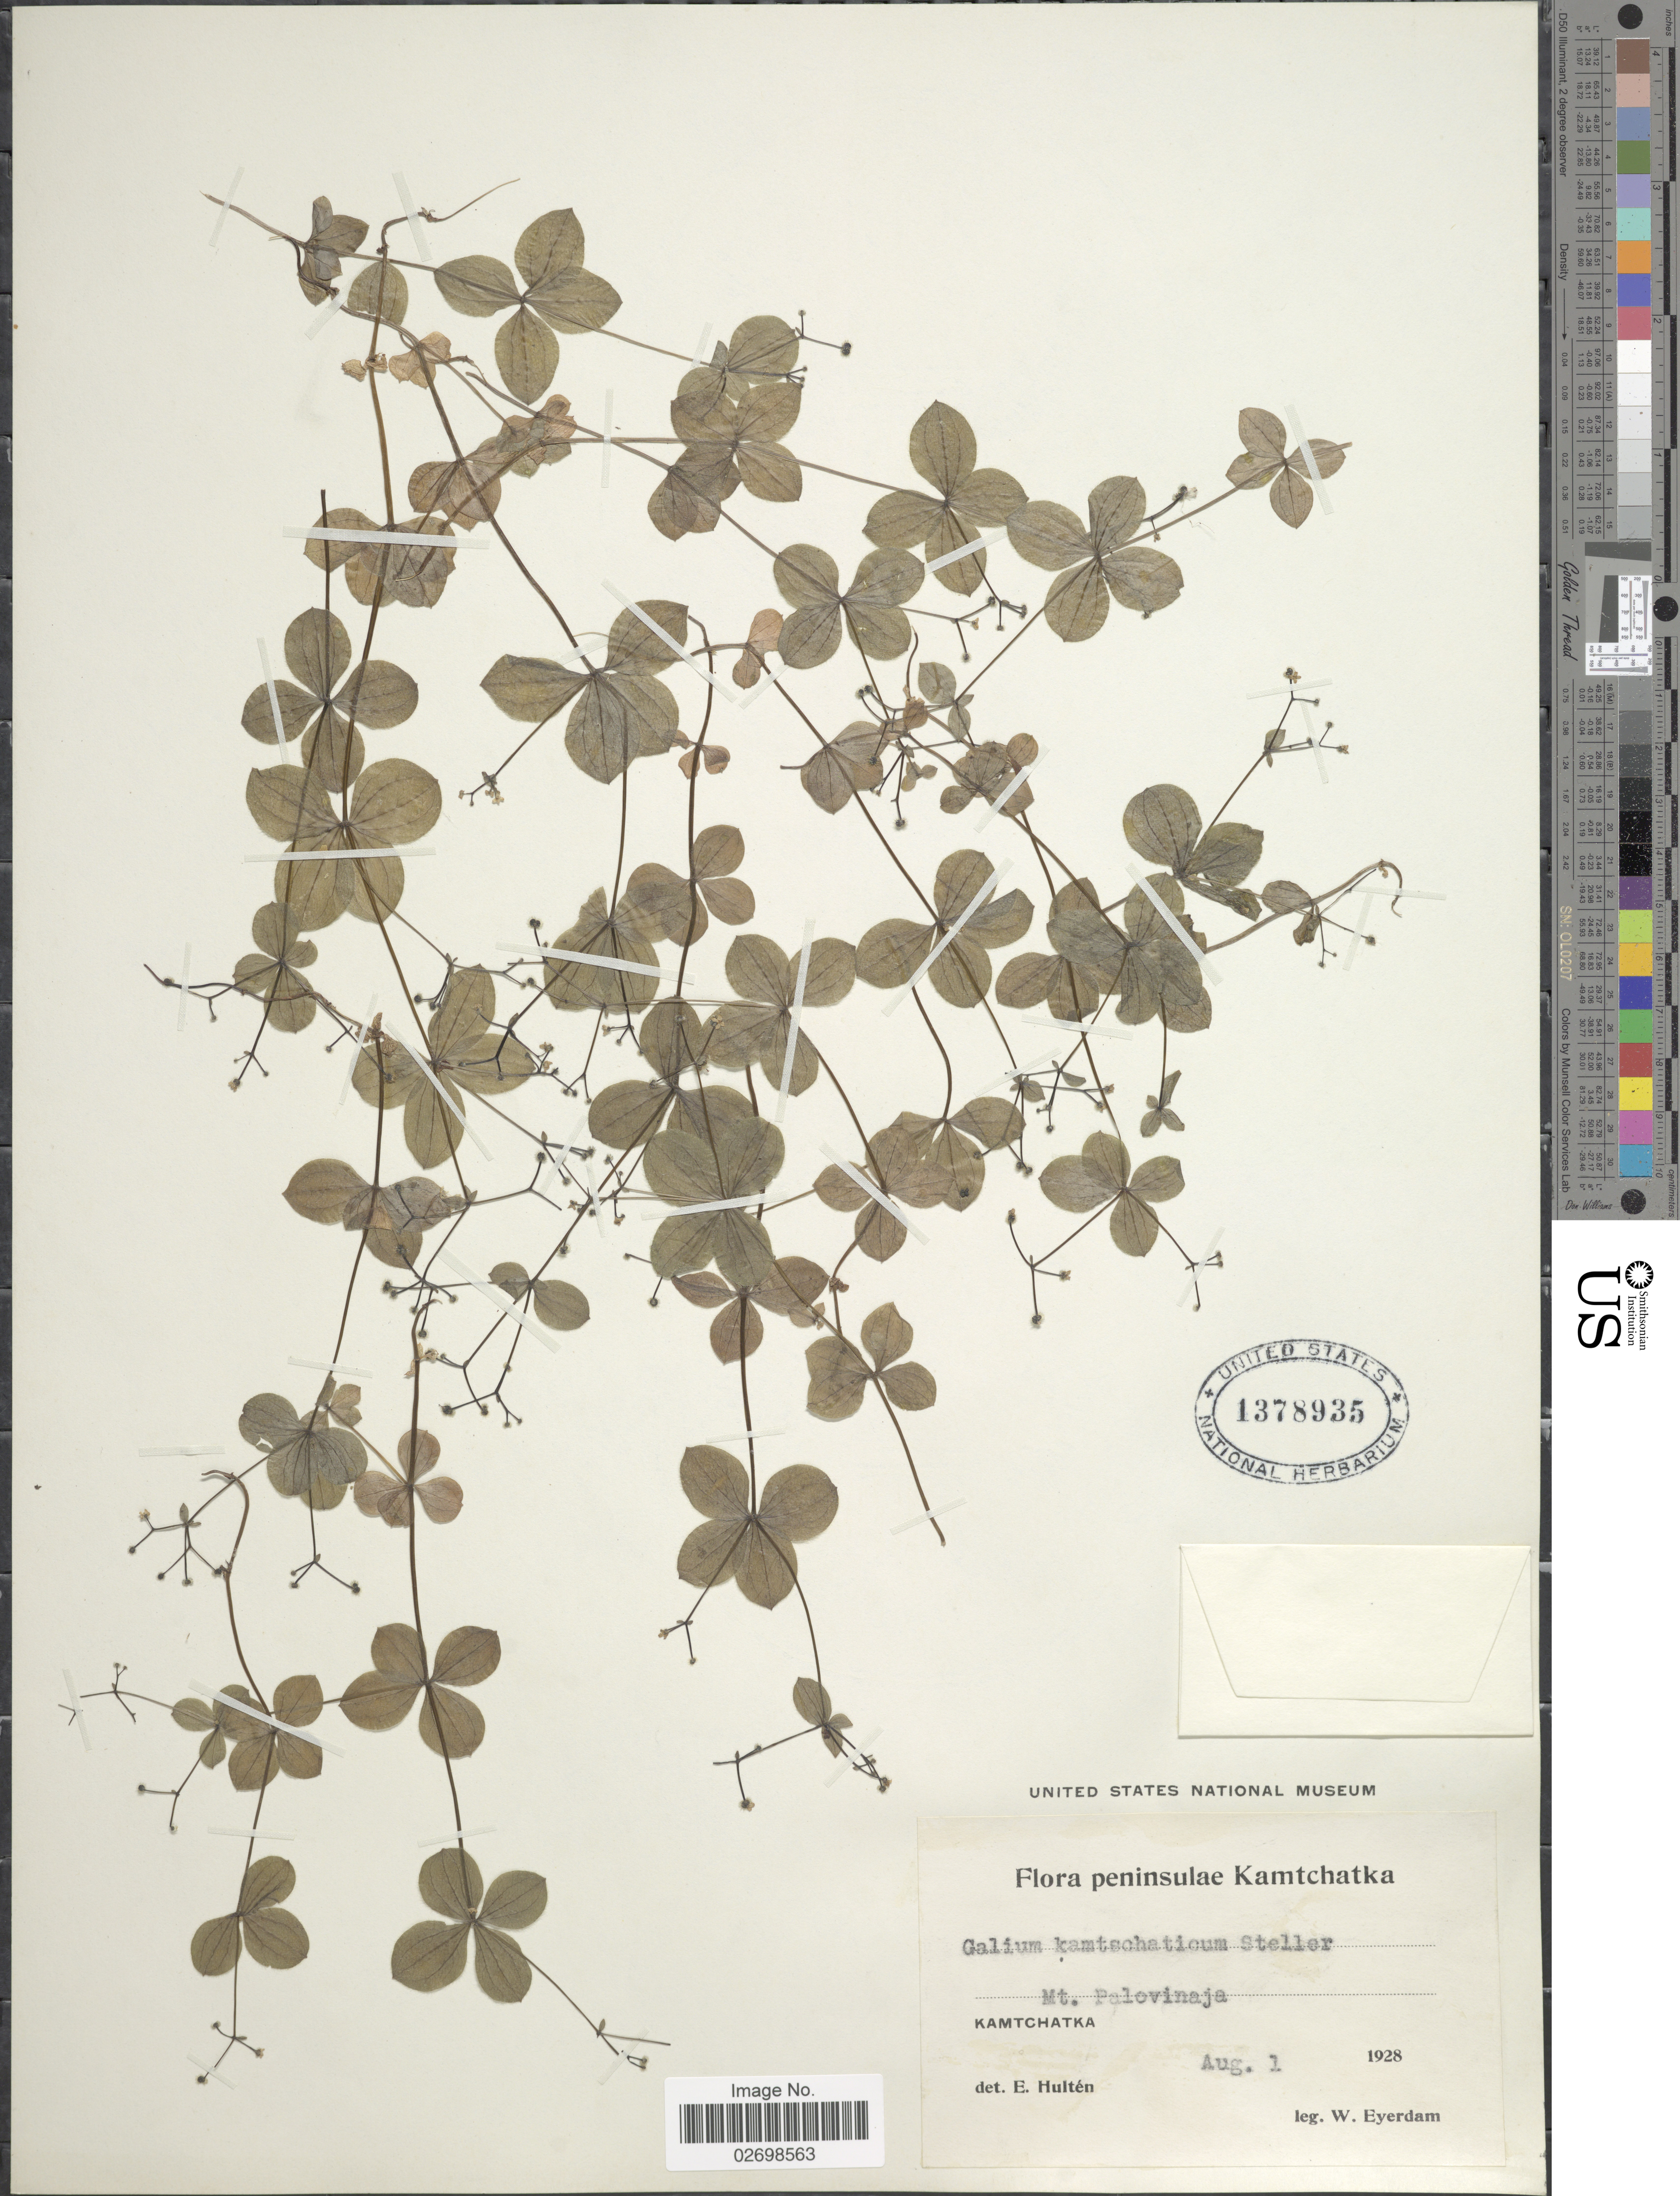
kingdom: Plantae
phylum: Tracheophyta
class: Magnoliopsida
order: Gentianales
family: Rubiaceae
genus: Galium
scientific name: Galium kamtschaticum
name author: Steller ex Schult. & Schult. f.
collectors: W. J. Eyerdam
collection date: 1928-08-01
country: Russian Federation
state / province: Kamchatka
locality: Peninsulae Kamtchatka, Mt. Palovinaja, Kamtchatka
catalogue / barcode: US 1378935